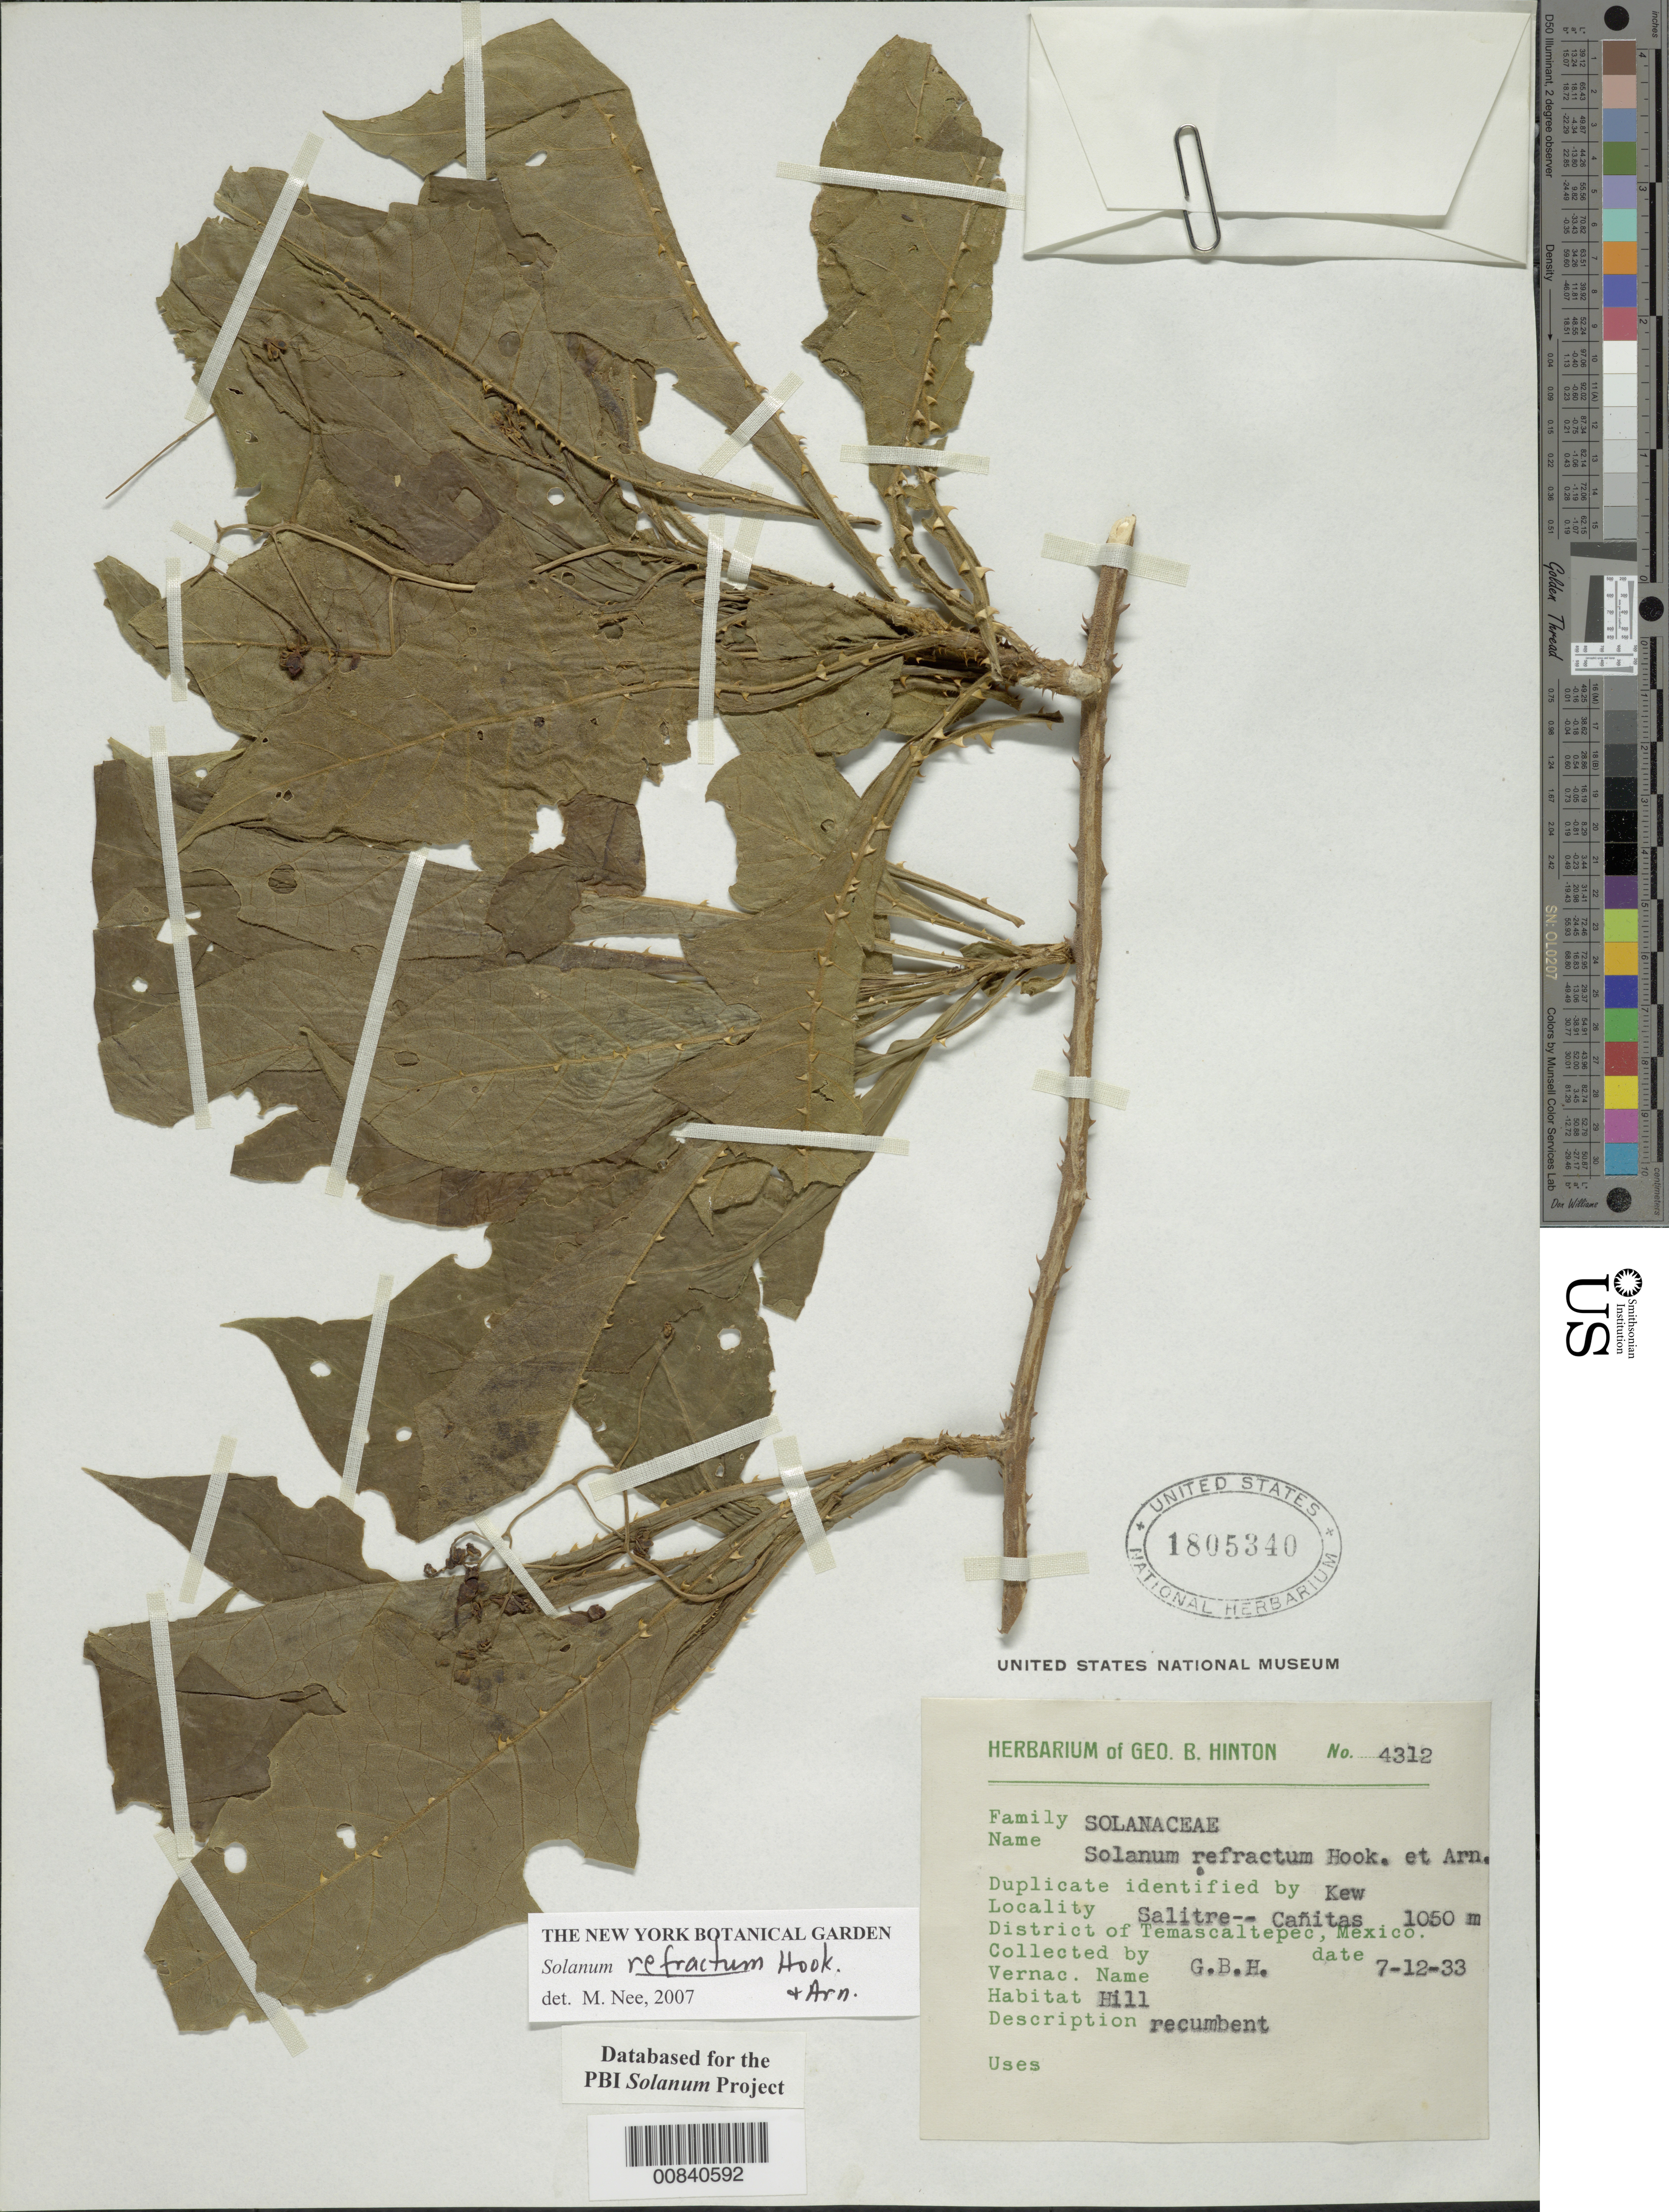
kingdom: Plantae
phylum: Tracheophyta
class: Magnoliopsida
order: Solanales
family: Solanaceae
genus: Solanum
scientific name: Solanum bicorne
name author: Dunal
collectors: G. B. Hinton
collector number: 4312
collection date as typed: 12 Jul 1933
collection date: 1933-07-12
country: Mexico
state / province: México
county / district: Temascaltepec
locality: Salitre Cañitas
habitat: Hill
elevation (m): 1050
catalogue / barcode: US 1805340